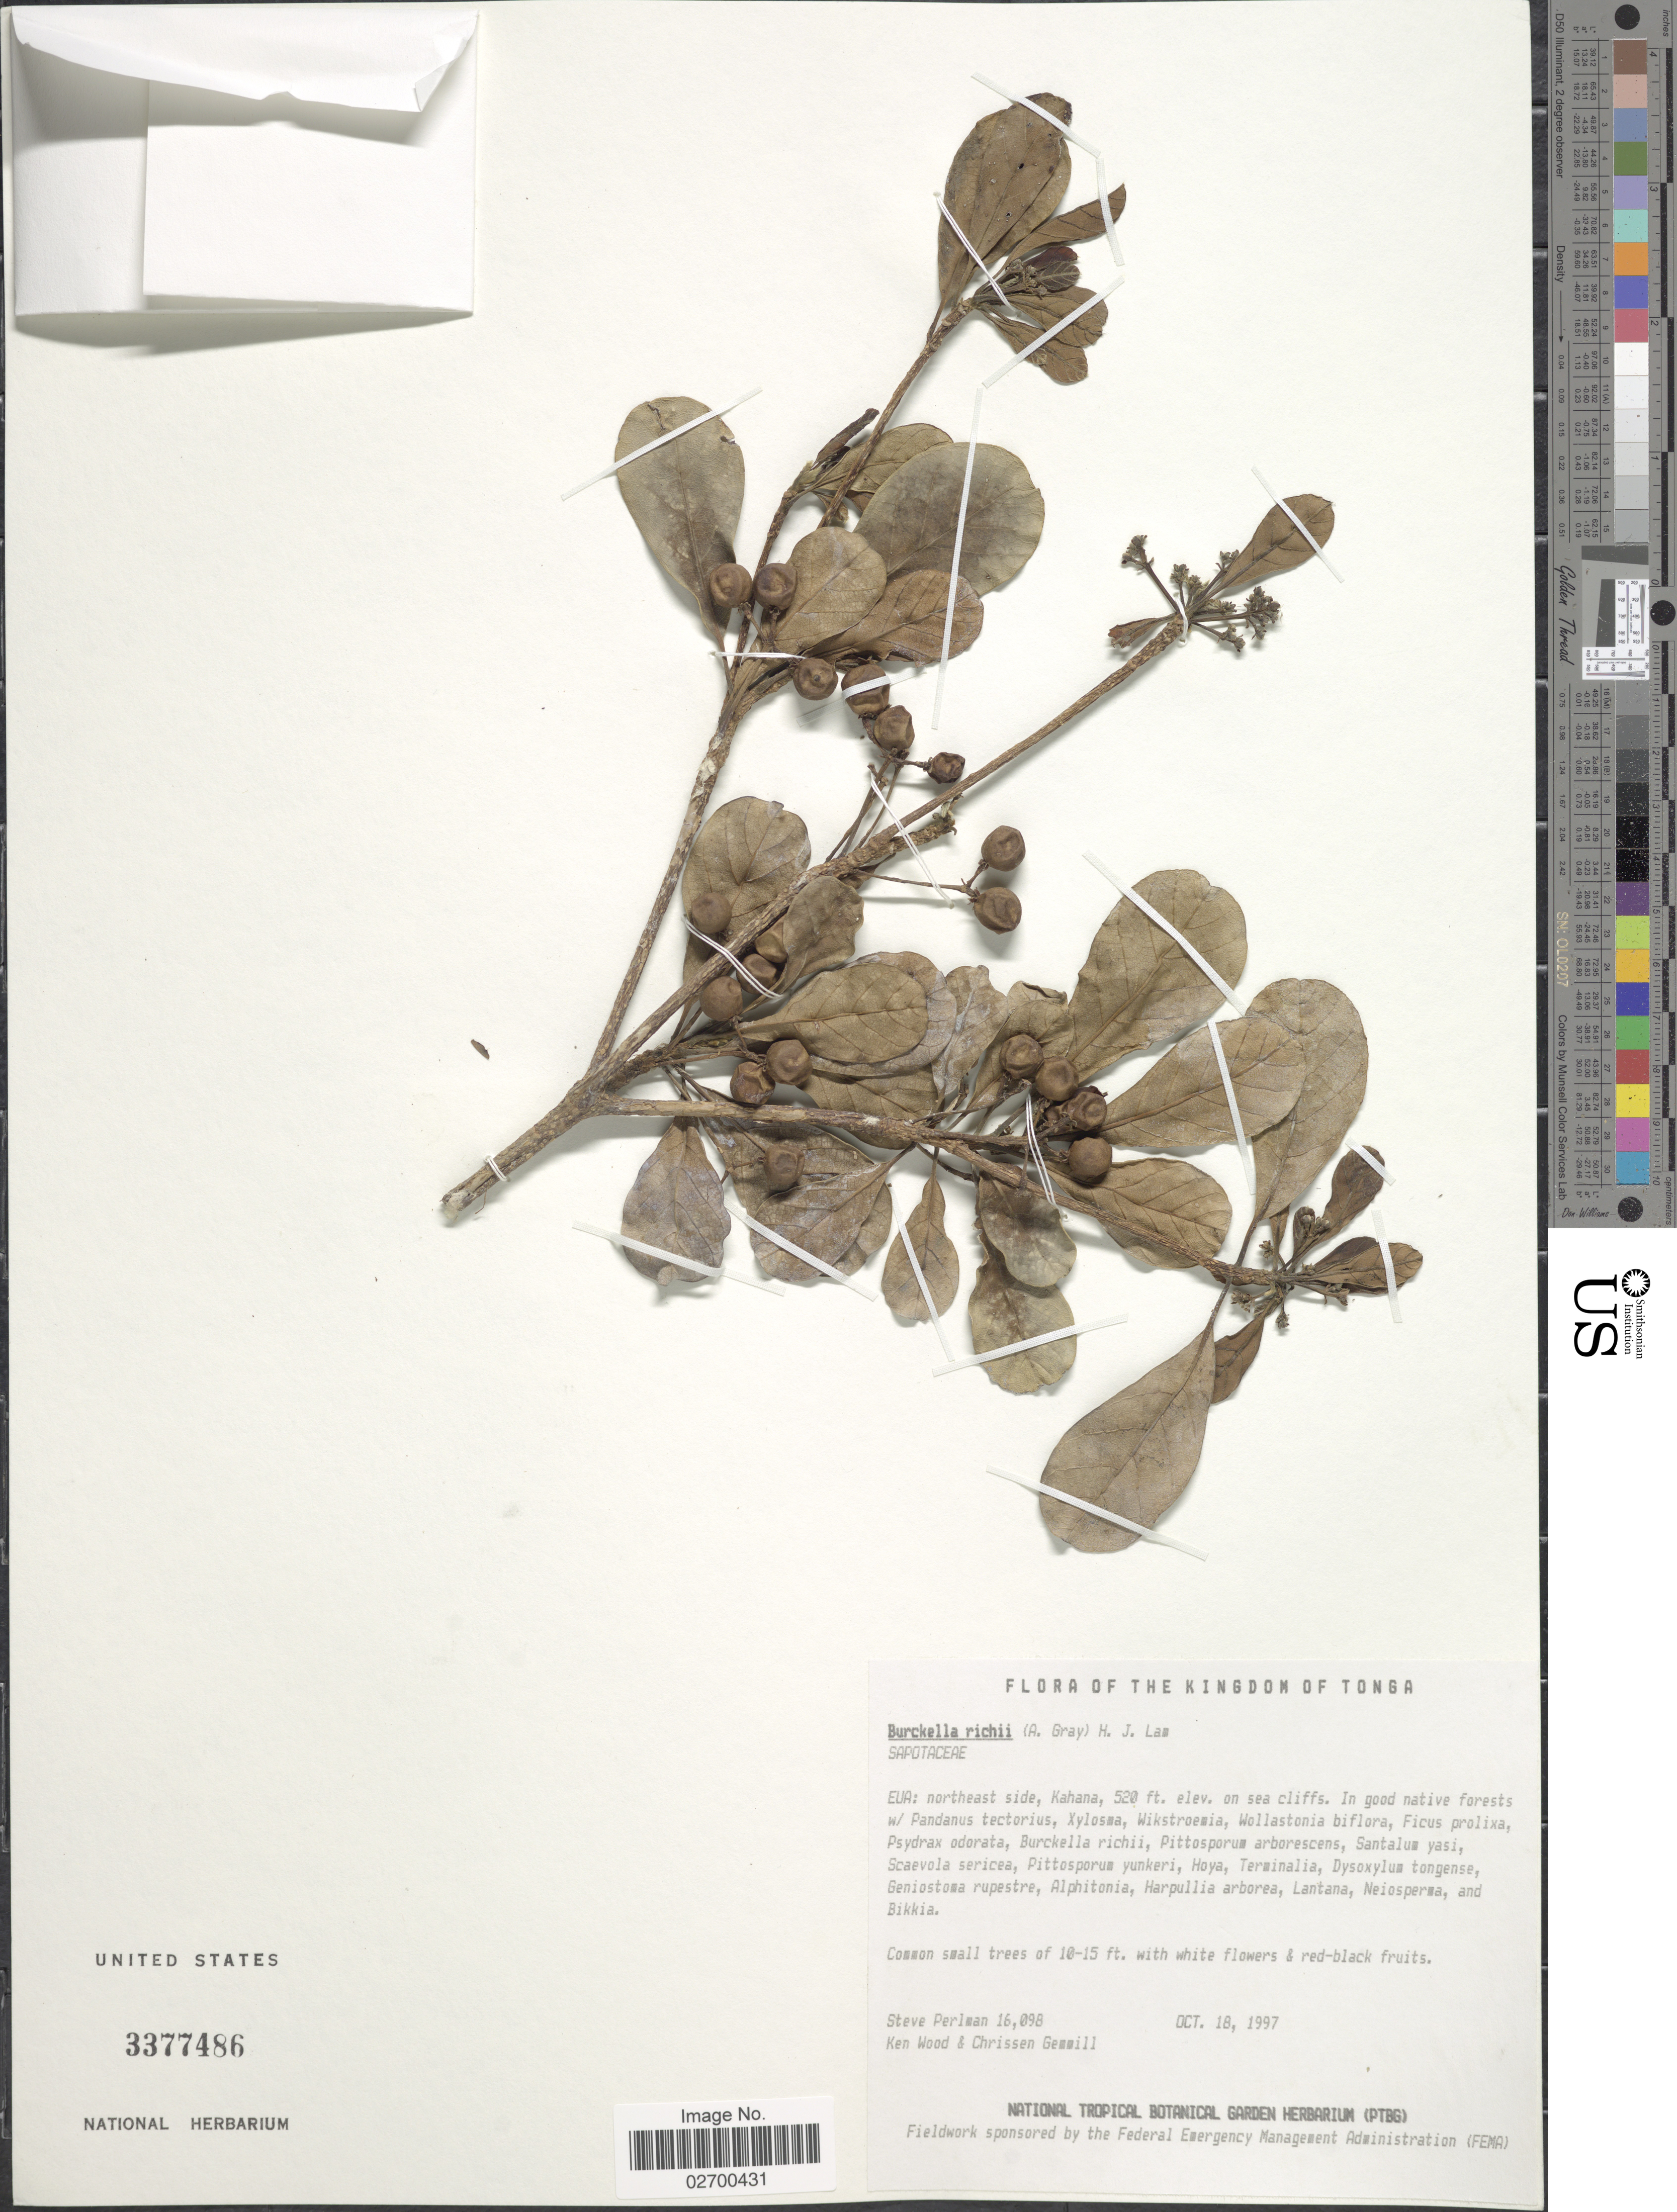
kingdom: Plantae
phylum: Tracheophyta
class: Magnoliopsida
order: Ericales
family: Sapotaceae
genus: Burckella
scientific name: Burckella richii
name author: (A. Gray) H.J. Lam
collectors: S. Perlman, K. R. Wood & C. Gemmill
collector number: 16098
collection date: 1997-10-18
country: Tonga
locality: Eua: northeast side, Kahana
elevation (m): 158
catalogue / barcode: US 3377486